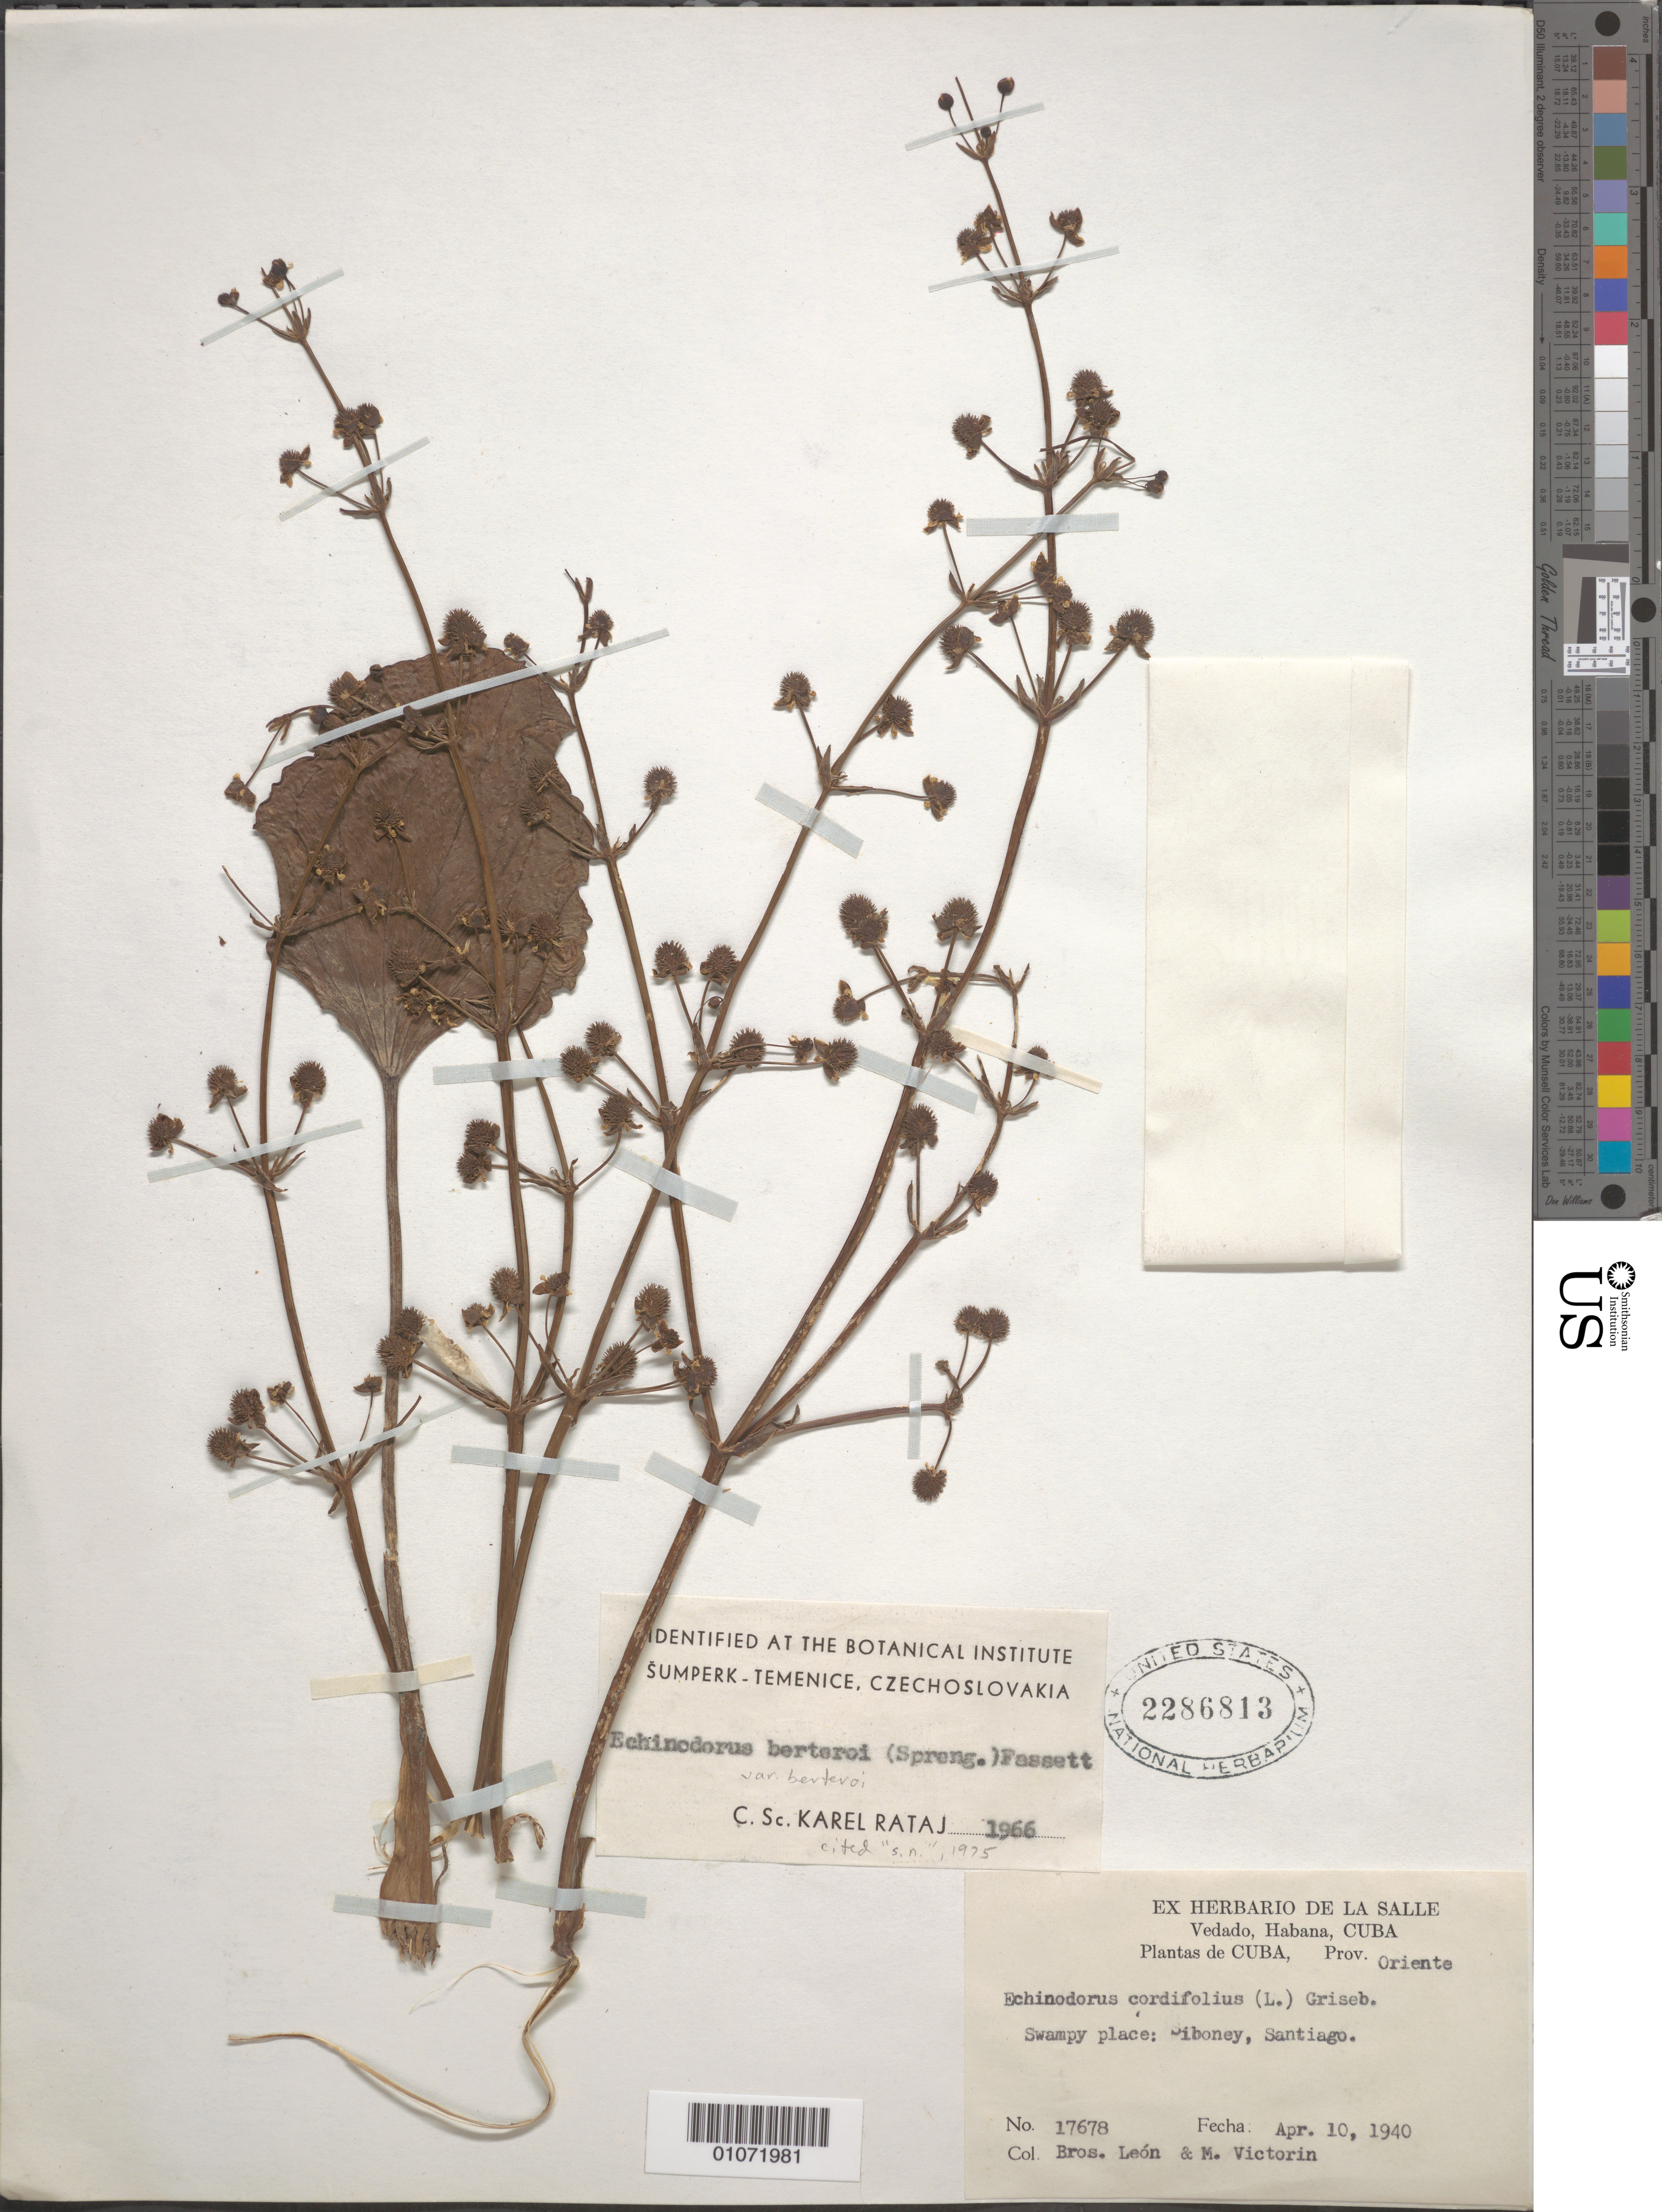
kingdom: Plantae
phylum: Tracheophyta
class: Liliopsida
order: Alismatales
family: Alismataceae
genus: Echinodorus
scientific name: Echinodorus berteroi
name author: (Spreng.) Fassett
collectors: Bro. León & F. Victorin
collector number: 17678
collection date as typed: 10 Apr 1940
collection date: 1940-04-10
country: Cuba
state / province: Santiago de Cuba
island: Cuba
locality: Swampy place: Gibony, Santiago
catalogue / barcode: US 2286813